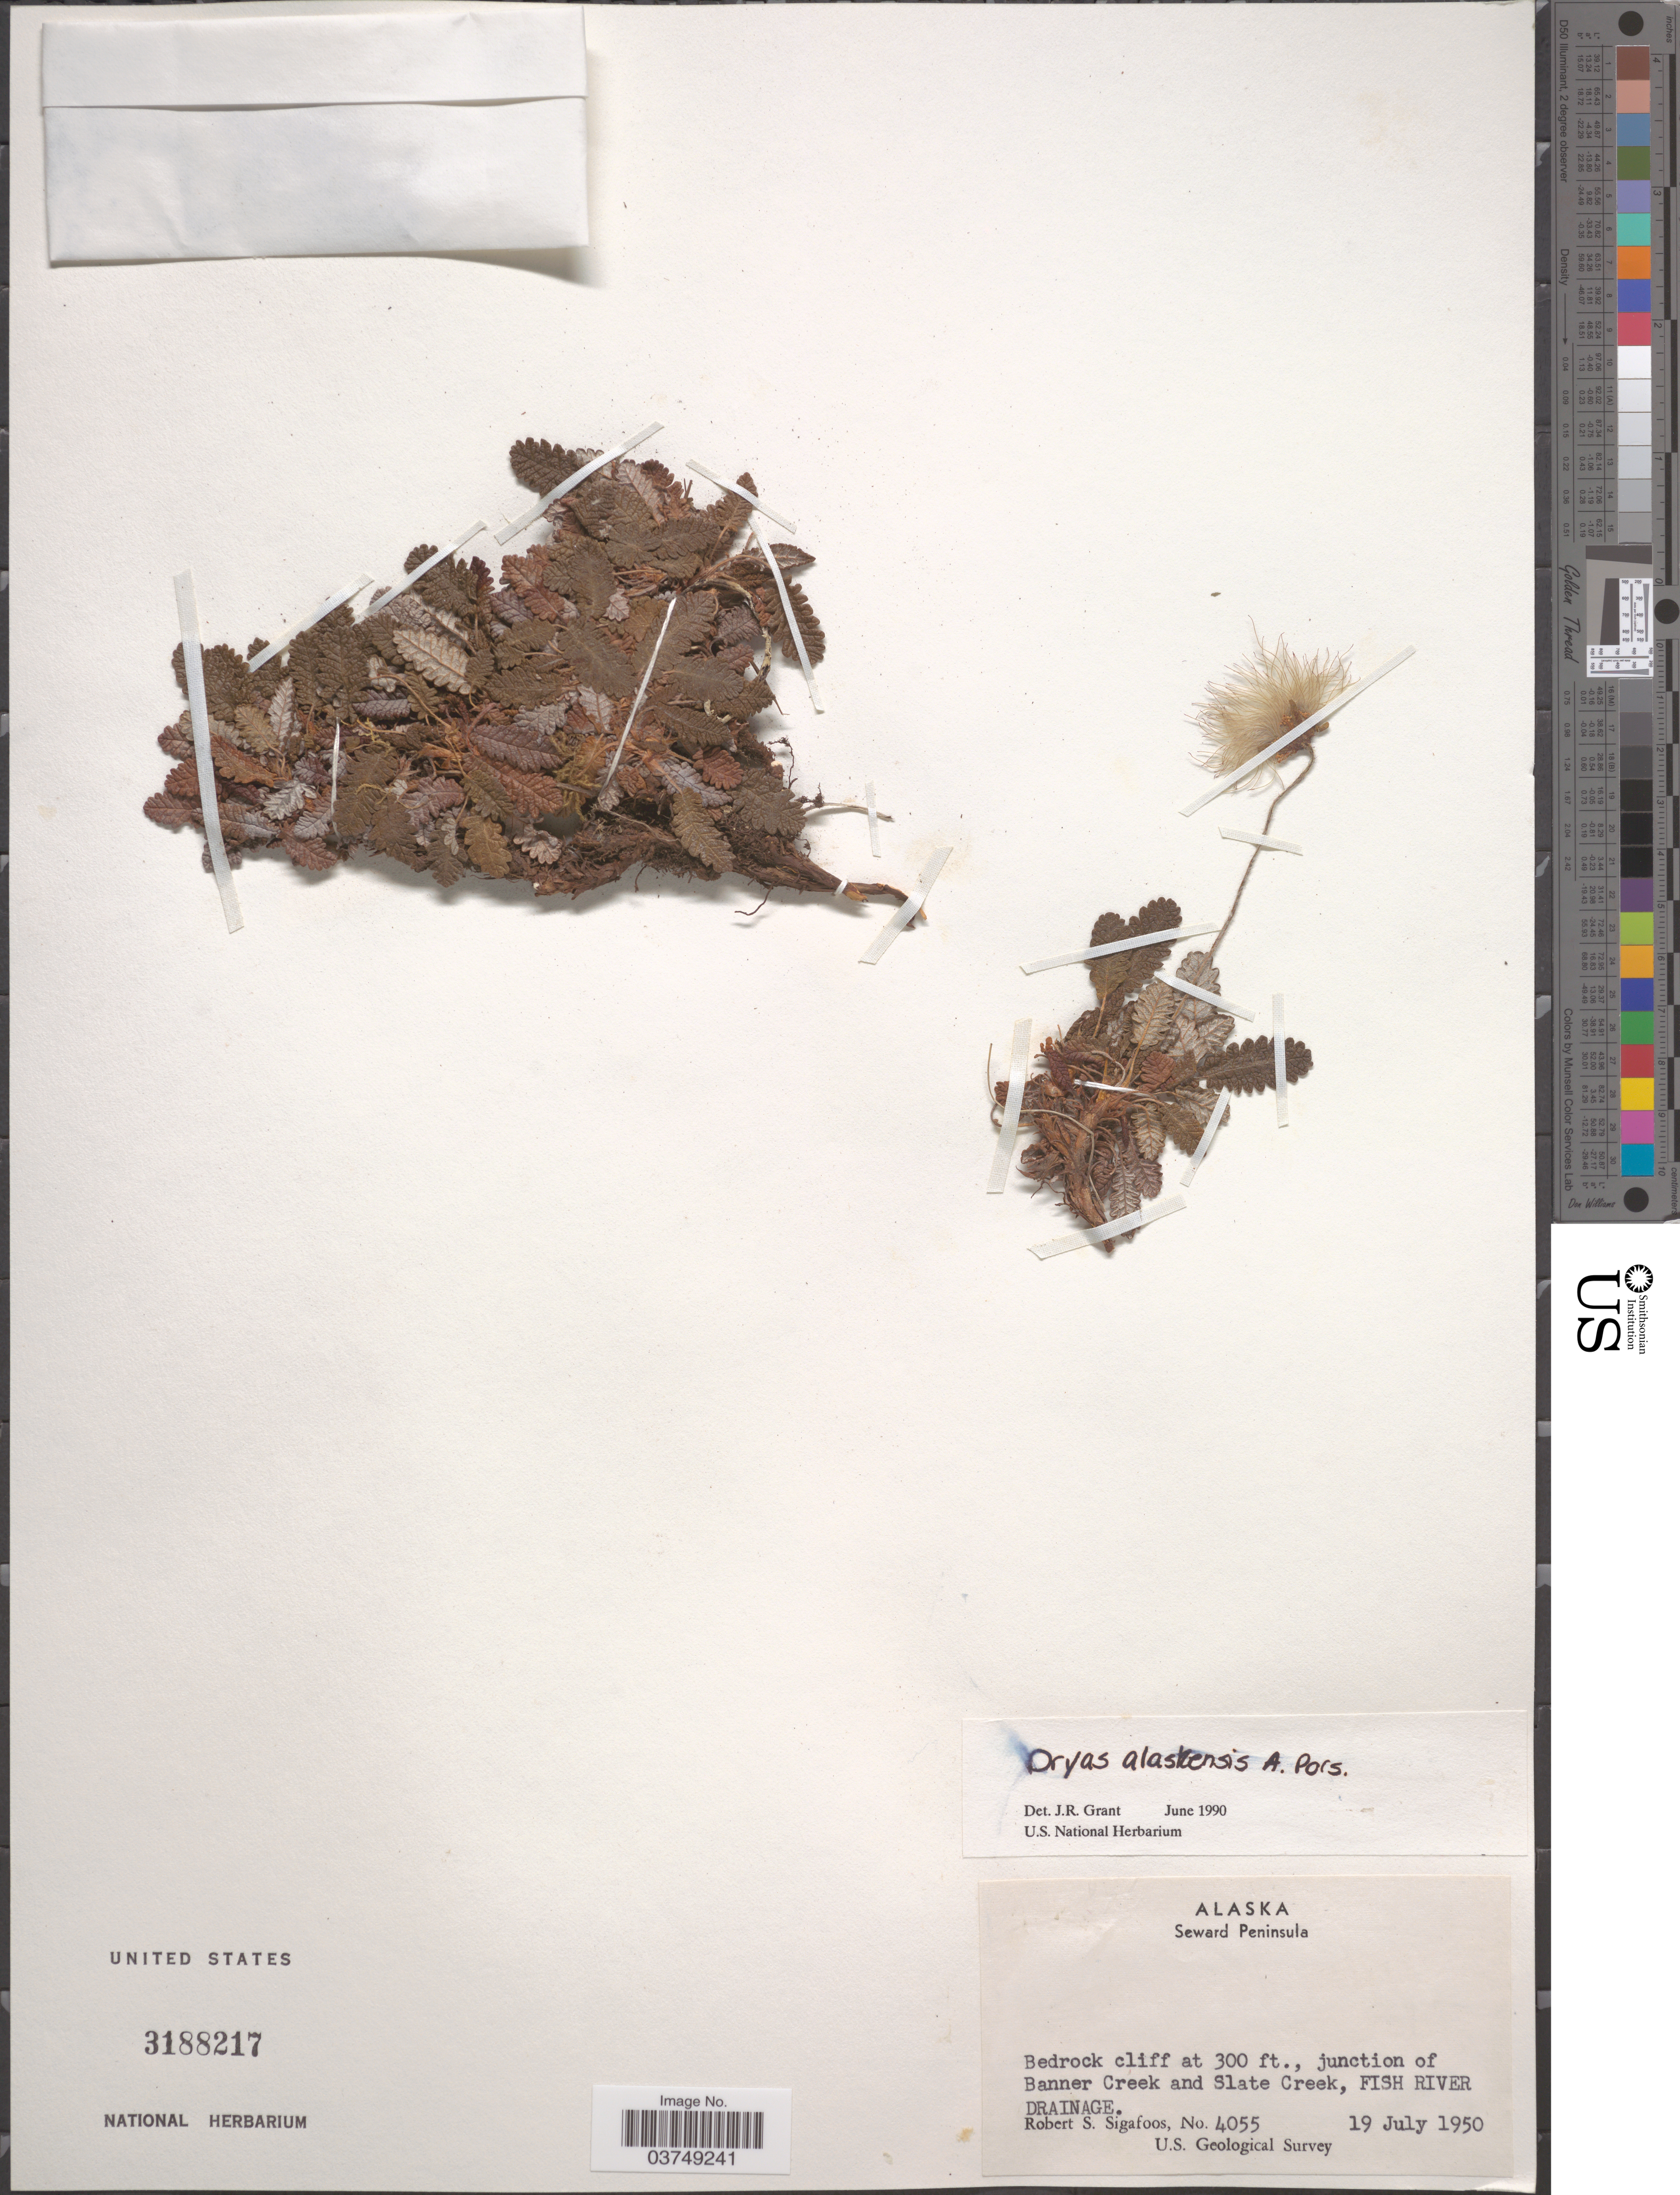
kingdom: Plantae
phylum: Tracheophyta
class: Magnoliopsida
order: Rosales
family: Rosaceae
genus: Dryas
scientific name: Dryas alaskensis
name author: A.E. Porsild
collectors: R. Sigafoos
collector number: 4055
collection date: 1950-07-19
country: United States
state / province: Alaska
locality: Seward Peninsula. junction of Banner Creek and Slate Creek, Fish River Drainage.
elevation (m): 91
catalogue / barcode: US 3188217